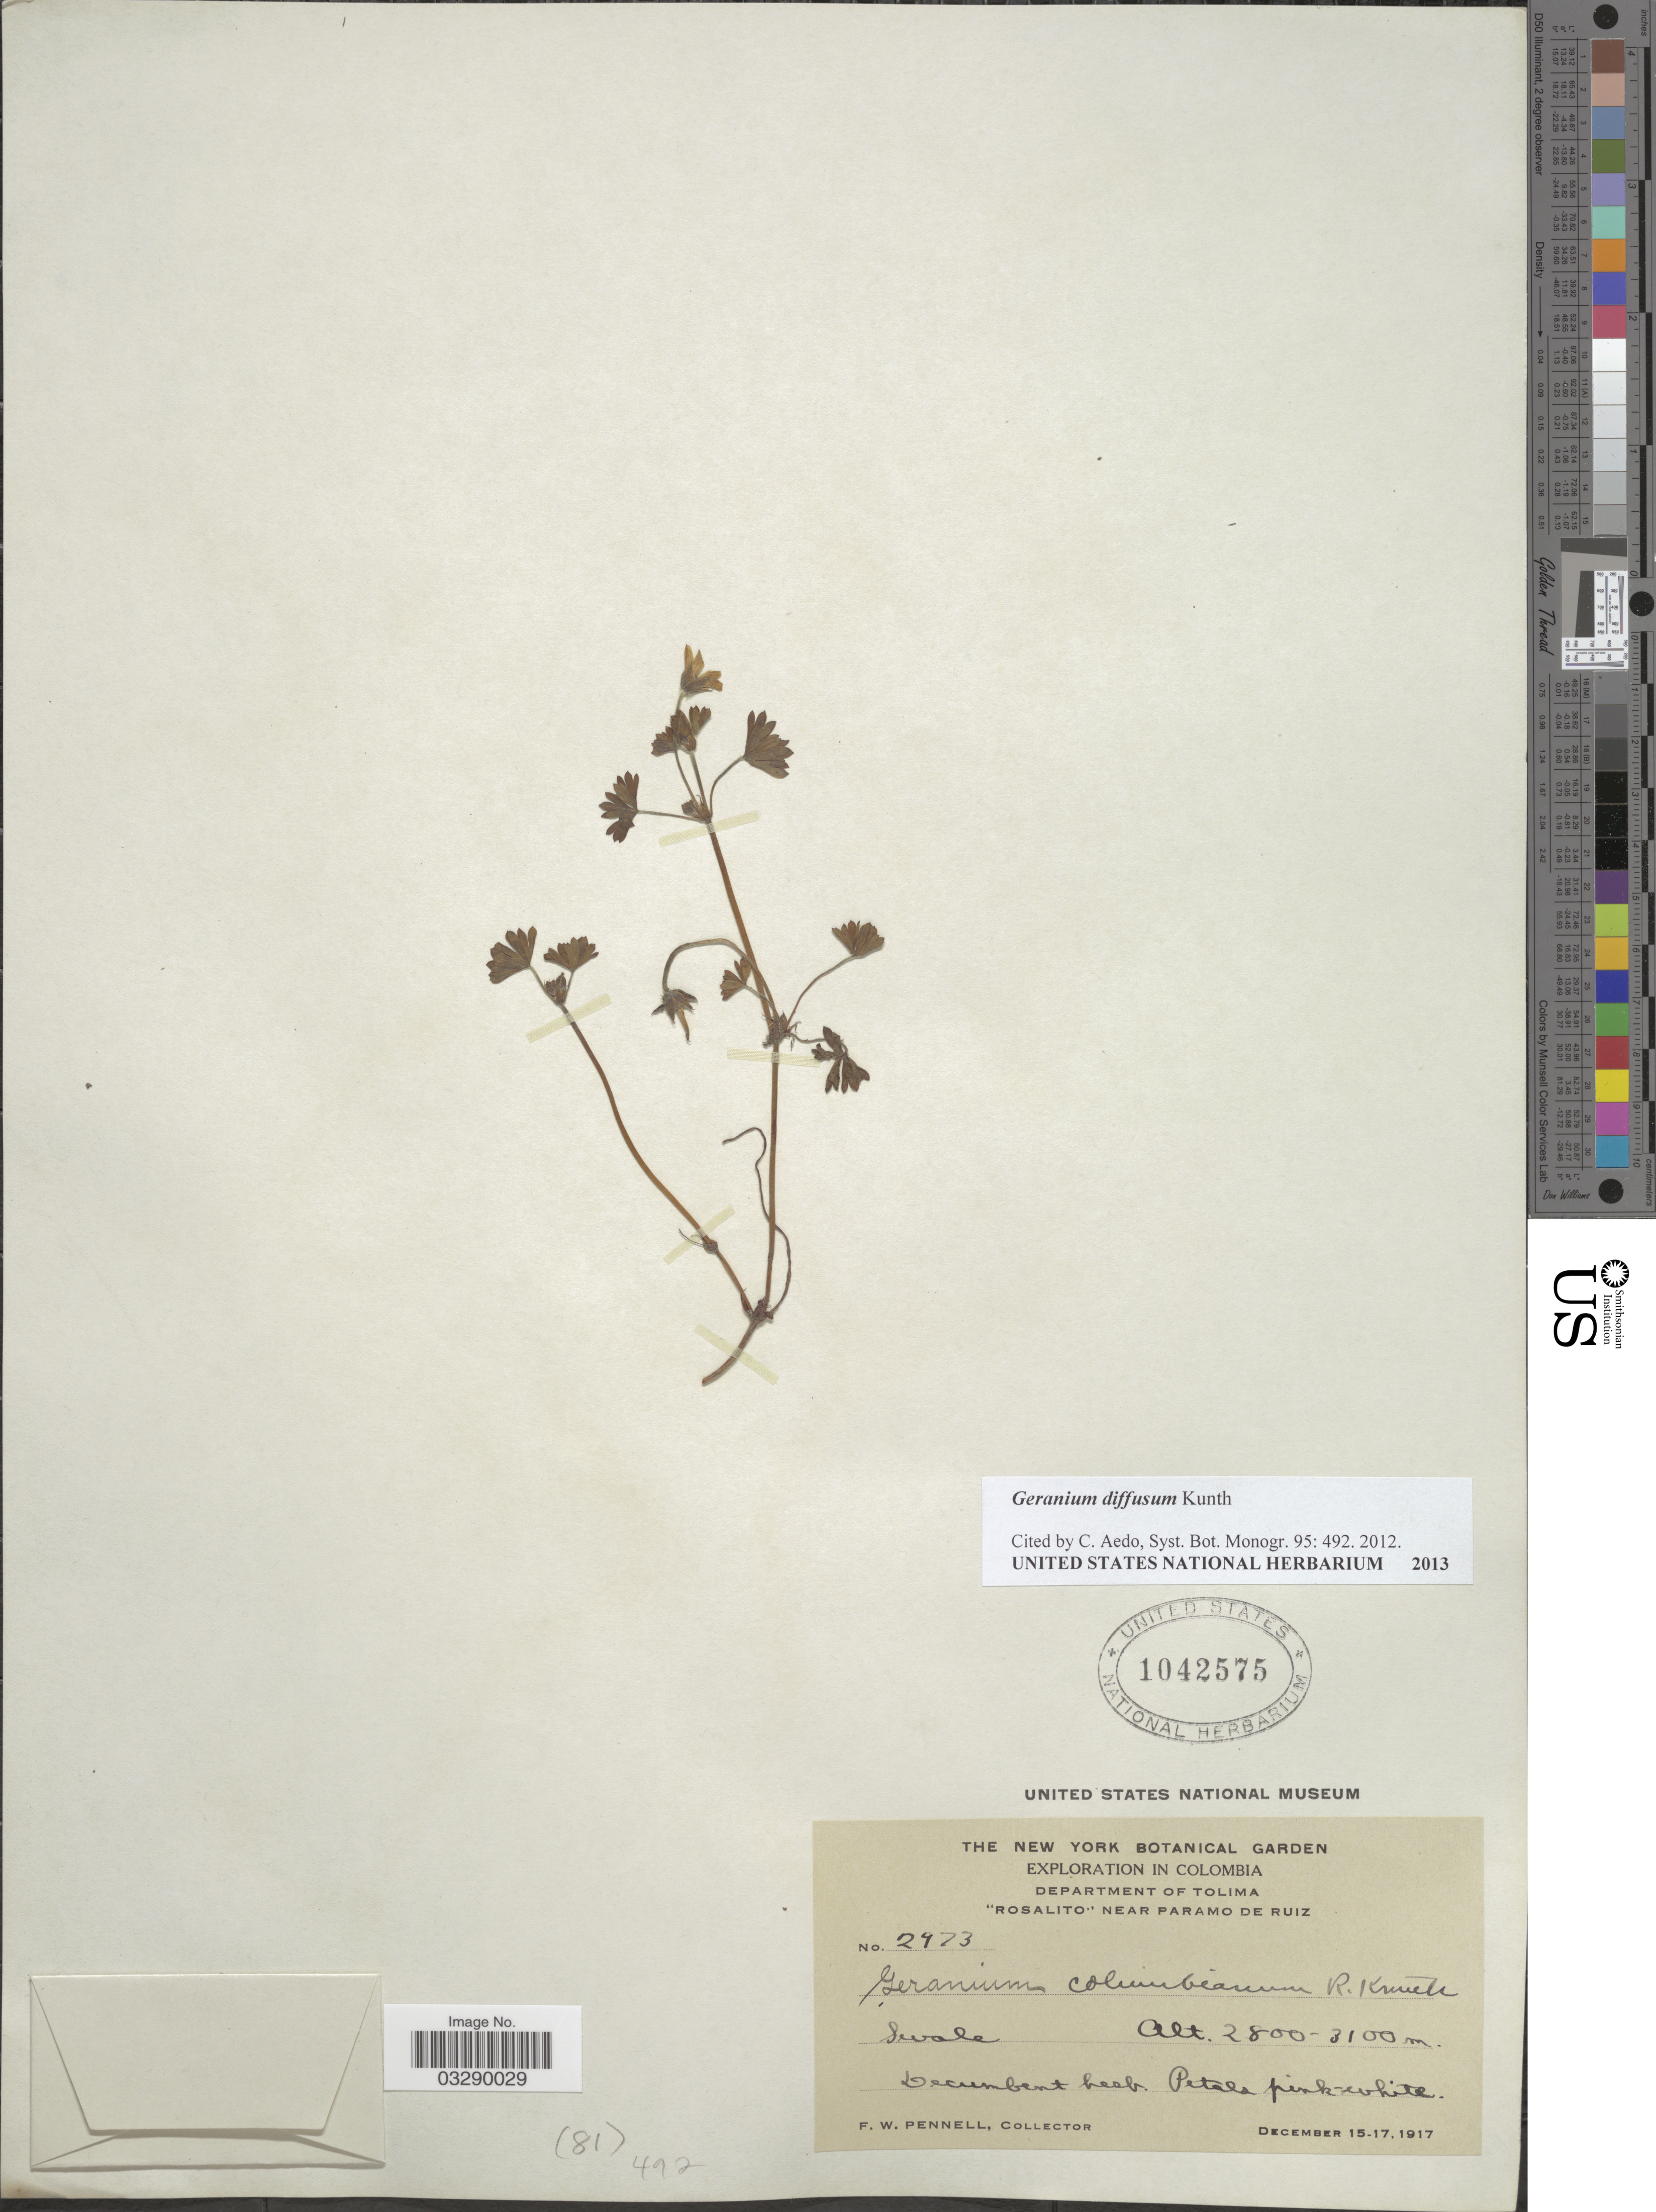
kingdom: Plantae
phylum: Tracheophyta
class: Magnoliopsida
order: Geraniales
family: Geraniaceae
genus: Geranium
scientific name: Geranium diffusum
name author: Kunth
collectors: F. W. Pennell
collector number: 2973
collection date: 1917-12-15/1917-12-17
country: Colombia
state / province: Tolima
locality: Department of Tolima. "Rosalito" near Paramo de Ruiz.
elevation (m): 2800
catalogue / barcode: US 1042575